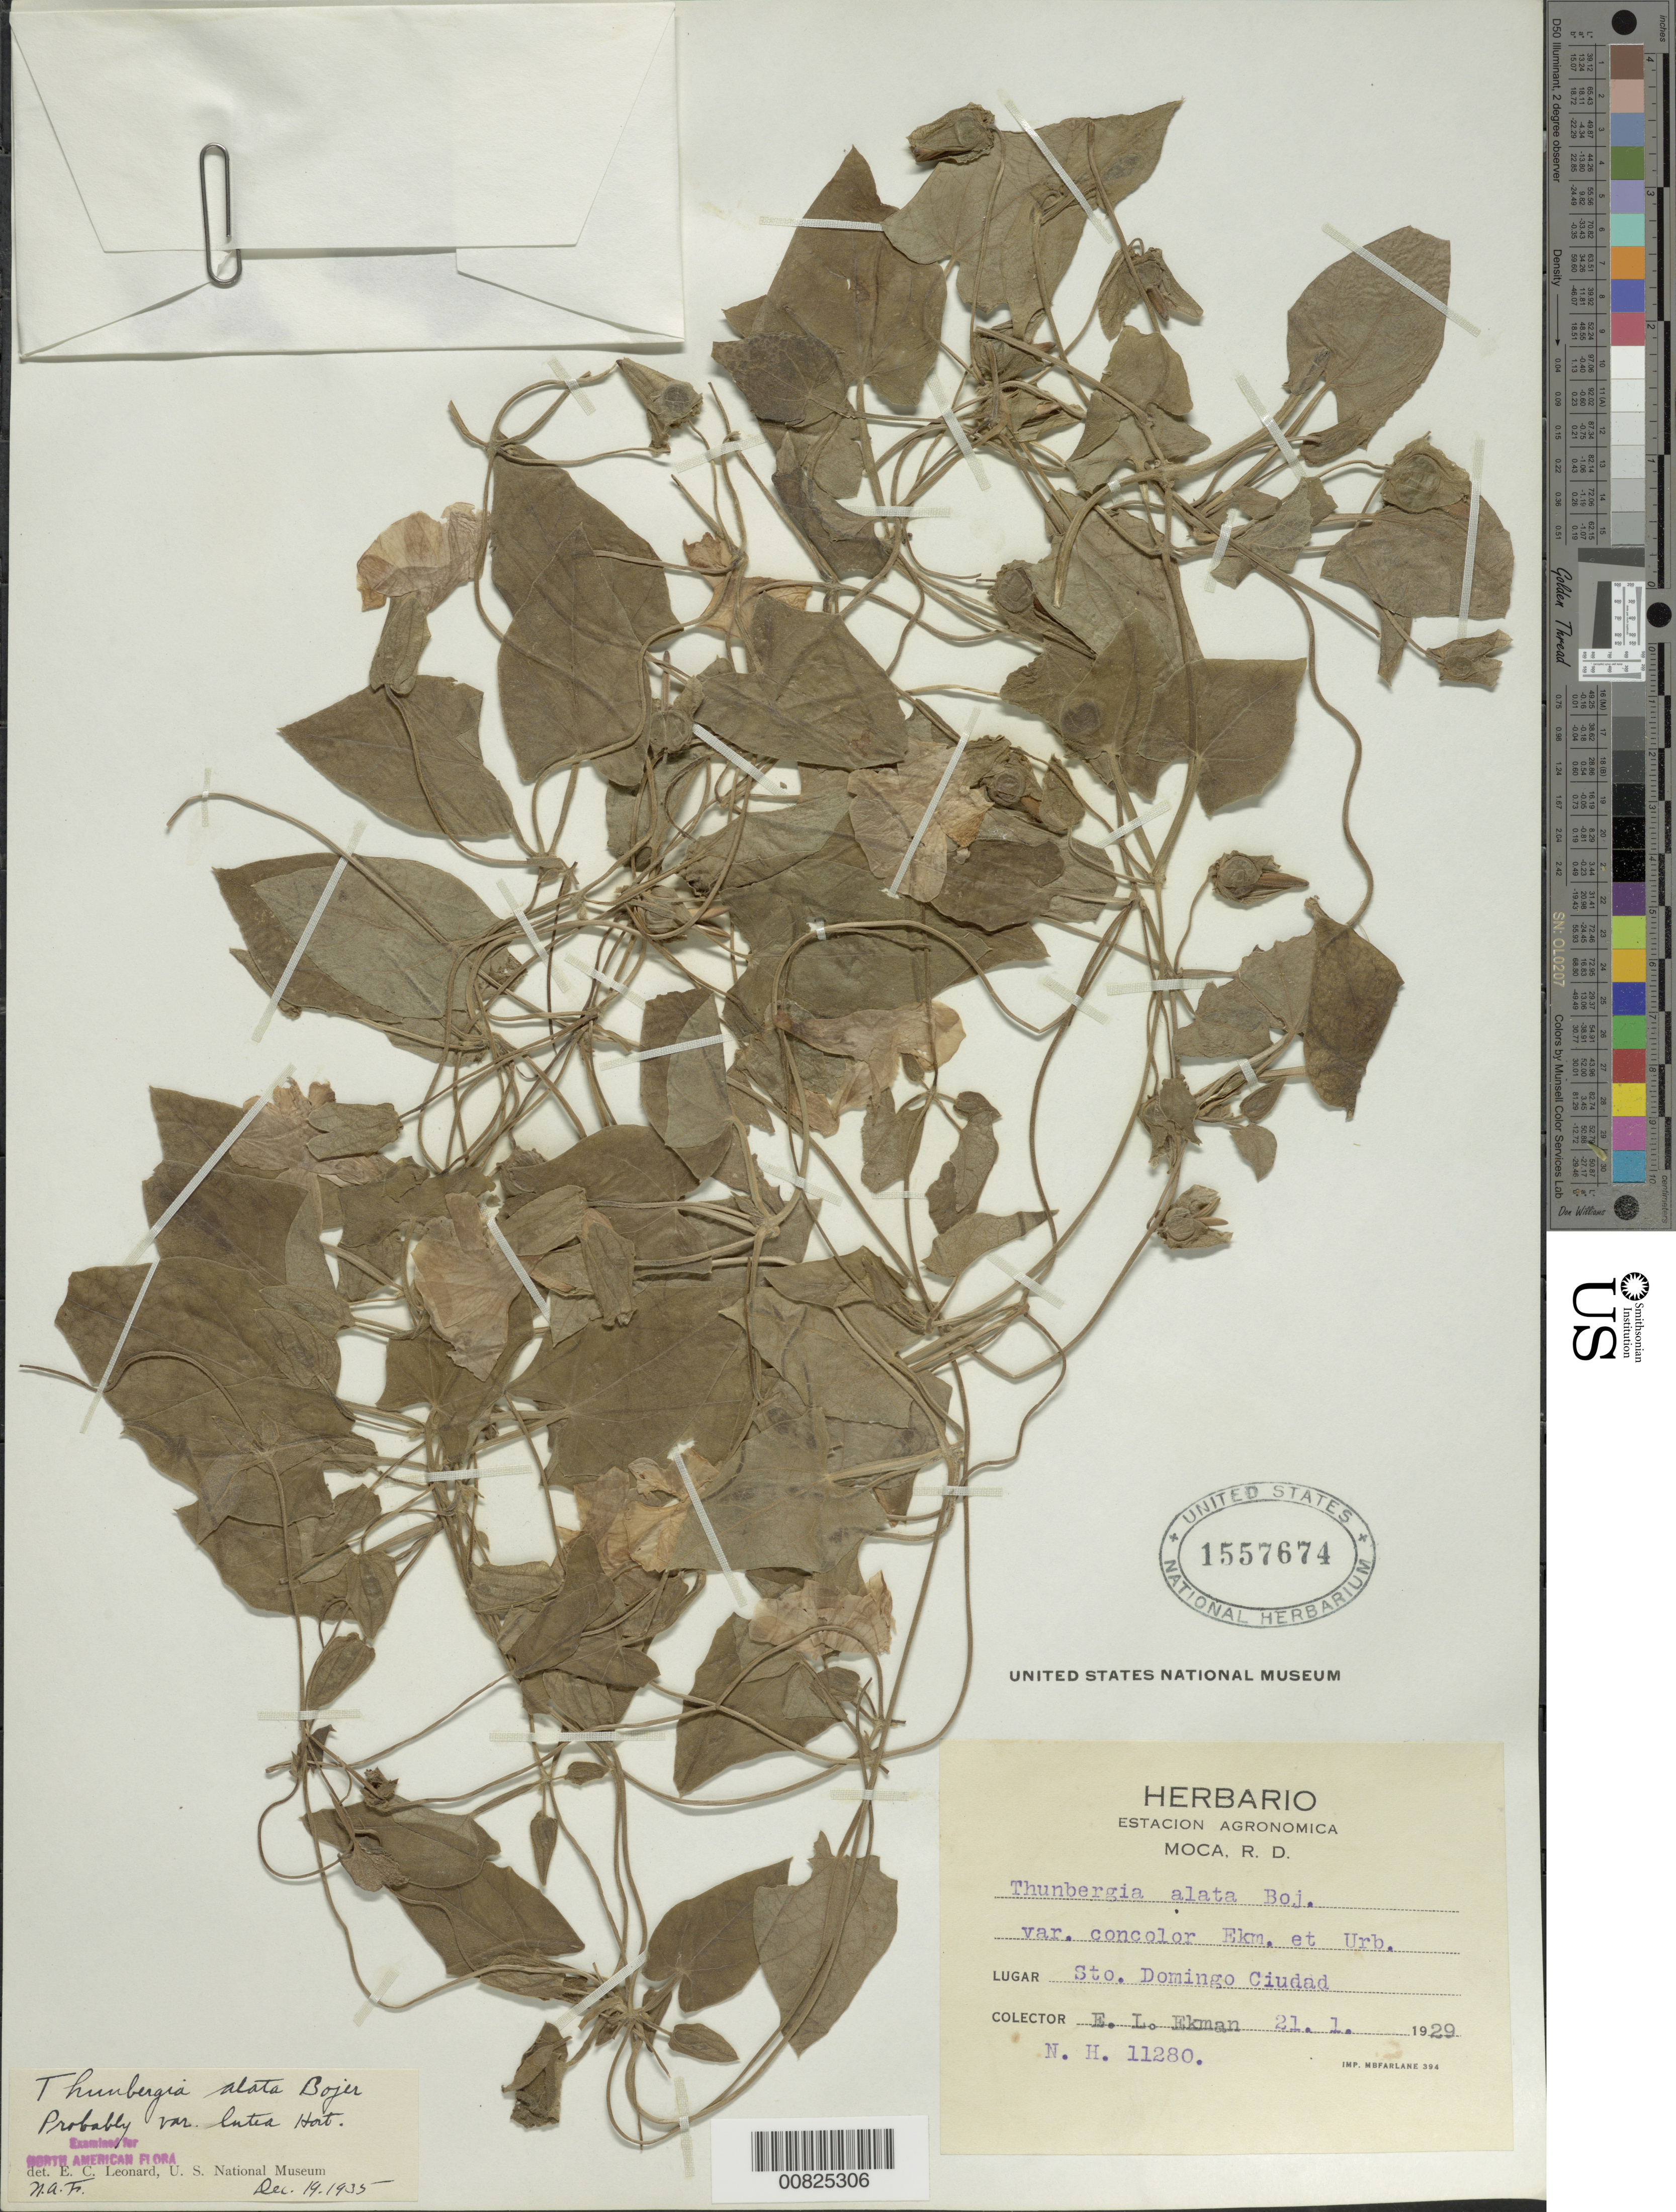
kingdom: Plantae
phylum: Tracheophyta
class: Magnoliopsida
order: Lamiales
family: Acanthaceae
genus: Thunbergia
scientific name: Thunbergia alata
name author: Bojer ex Sims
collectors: E. L. Ekman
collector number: H 11280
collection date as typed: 21 Jan 1929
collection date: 1929-01-21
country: Dominican Republic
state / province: Distrito Nacional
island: Hispaniola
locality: Santo Domingo City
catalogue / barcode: US 1557674